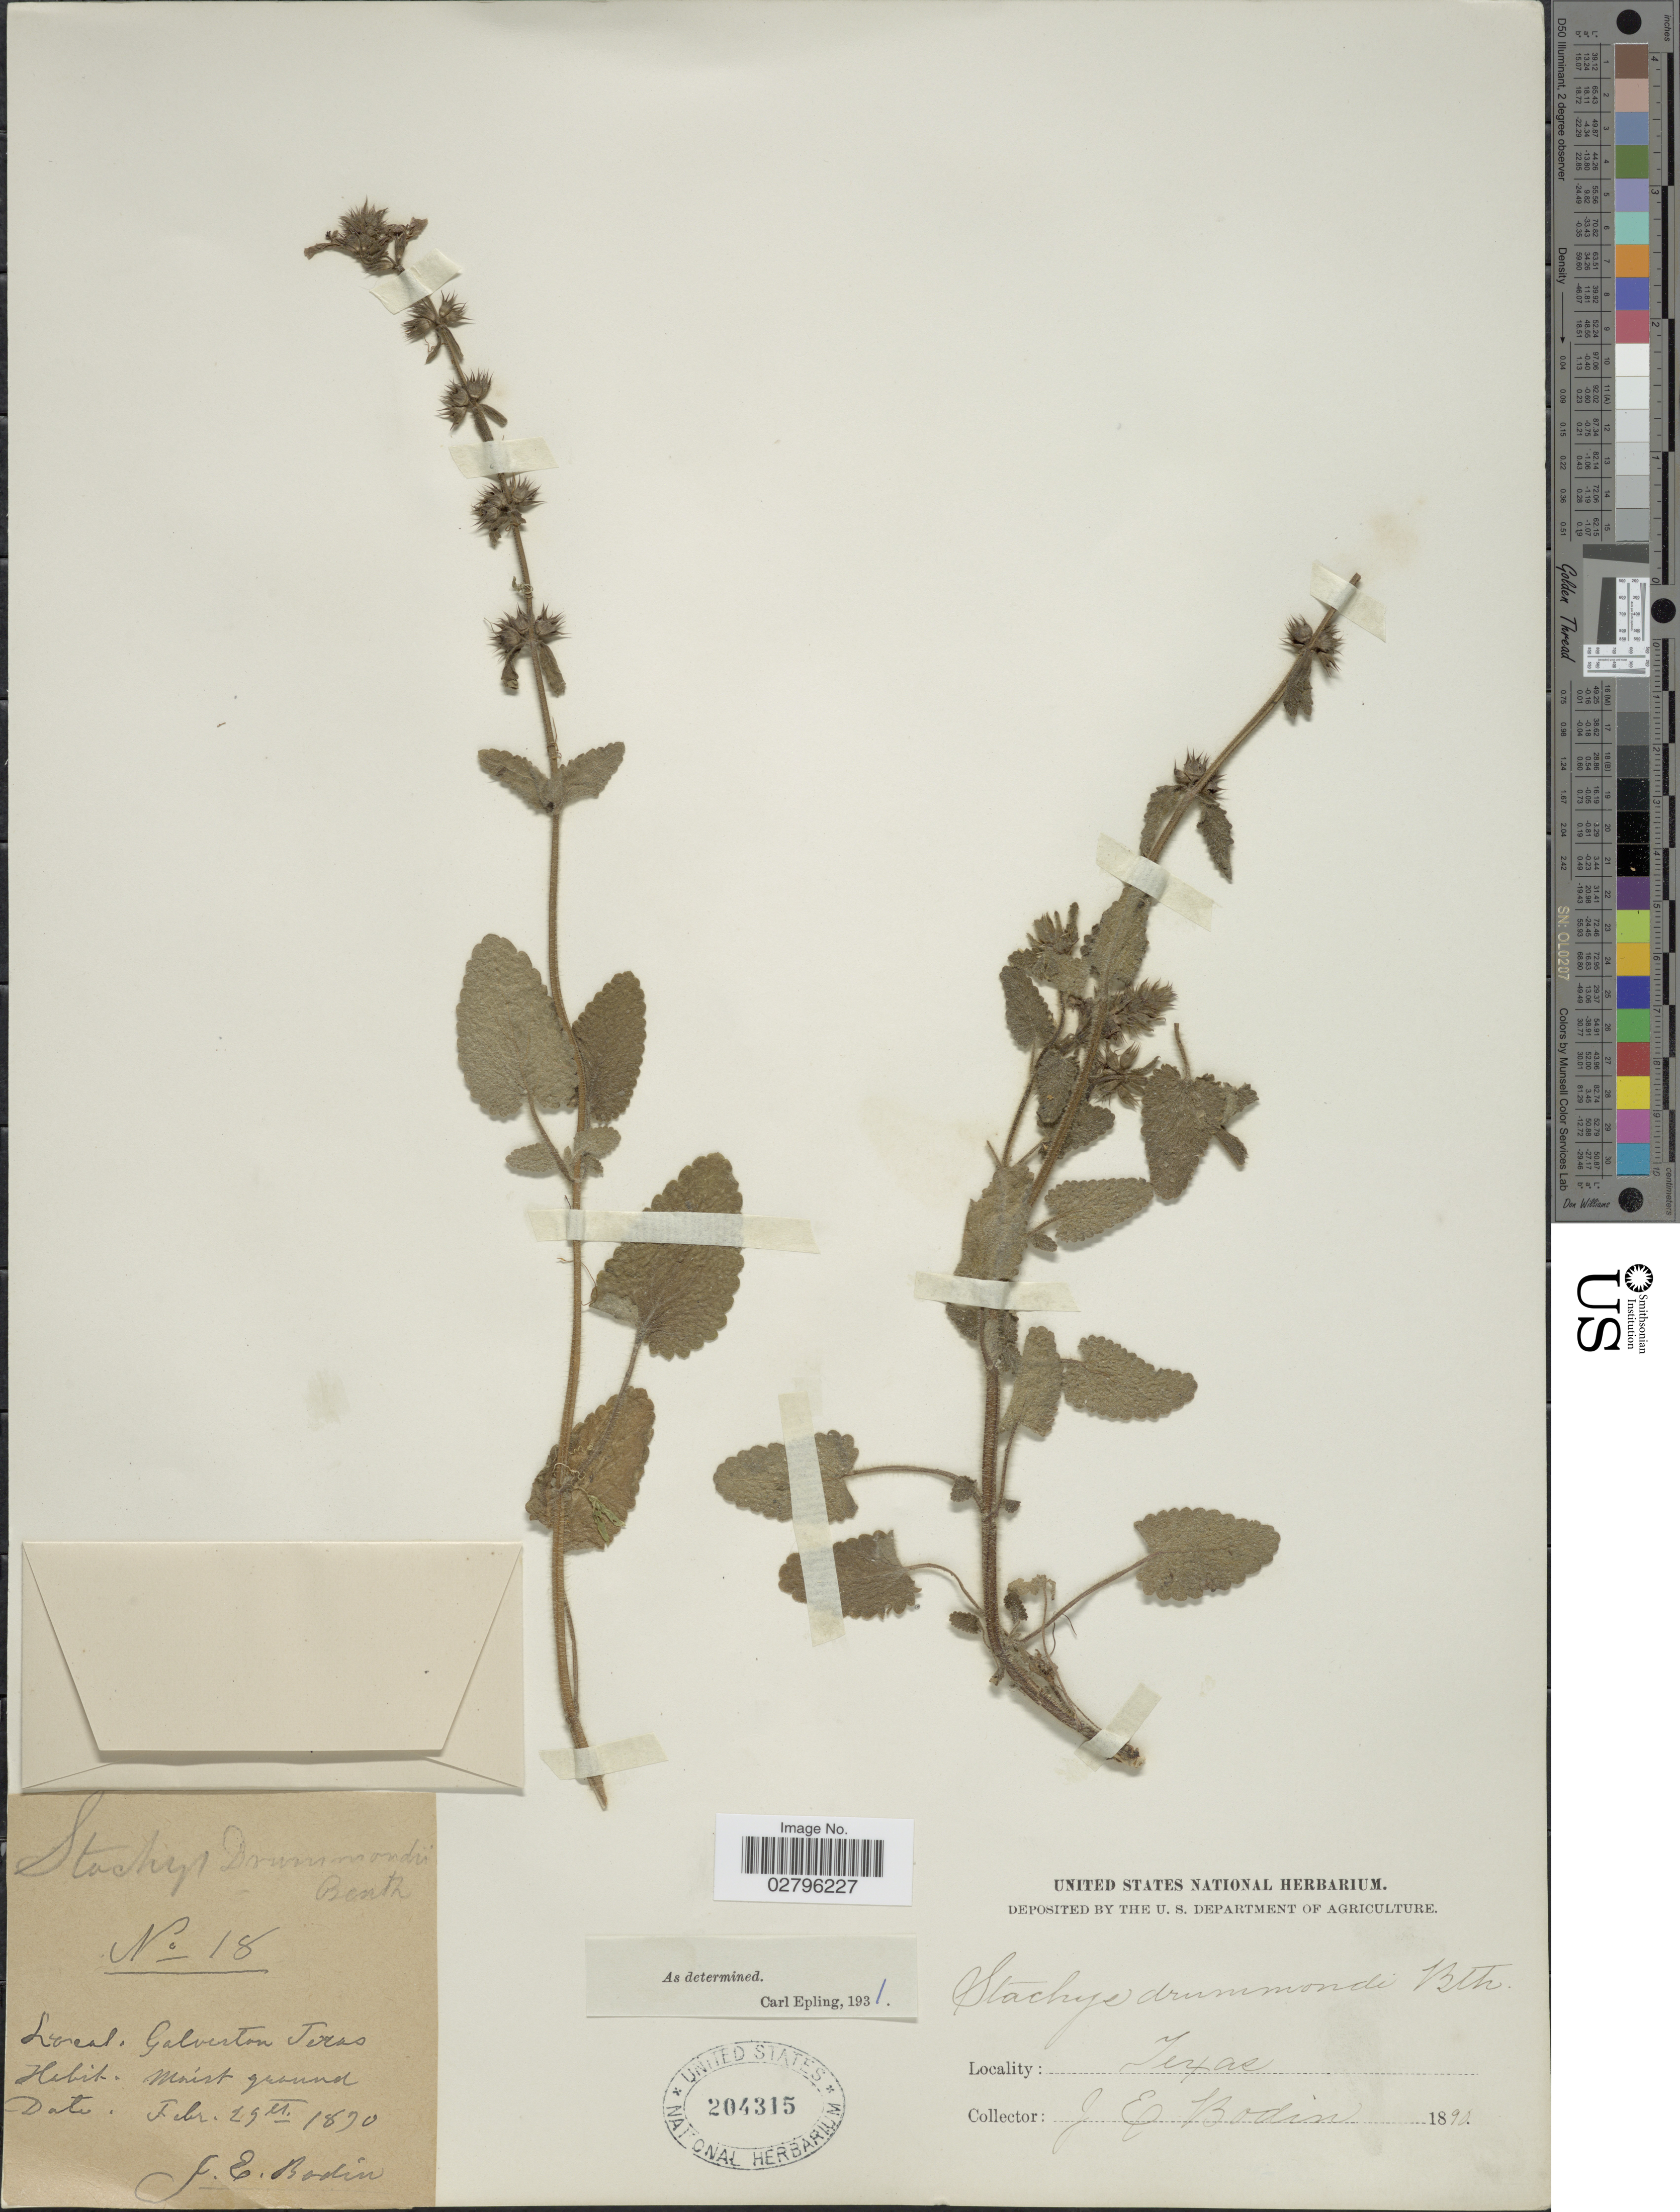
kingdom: Plantae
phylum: Tracheophyta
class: Magnoliopsida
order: Lamiales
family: Lamiaceae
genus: Stachys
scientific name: Stachys drummondii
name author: Benth.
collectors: J. E. Bodin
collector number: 18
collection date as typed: Transcribed d/m/y: 29/2/1890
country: United States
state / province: Texas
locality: L'oreal, Galveston, Texas.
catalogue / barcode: US 204315